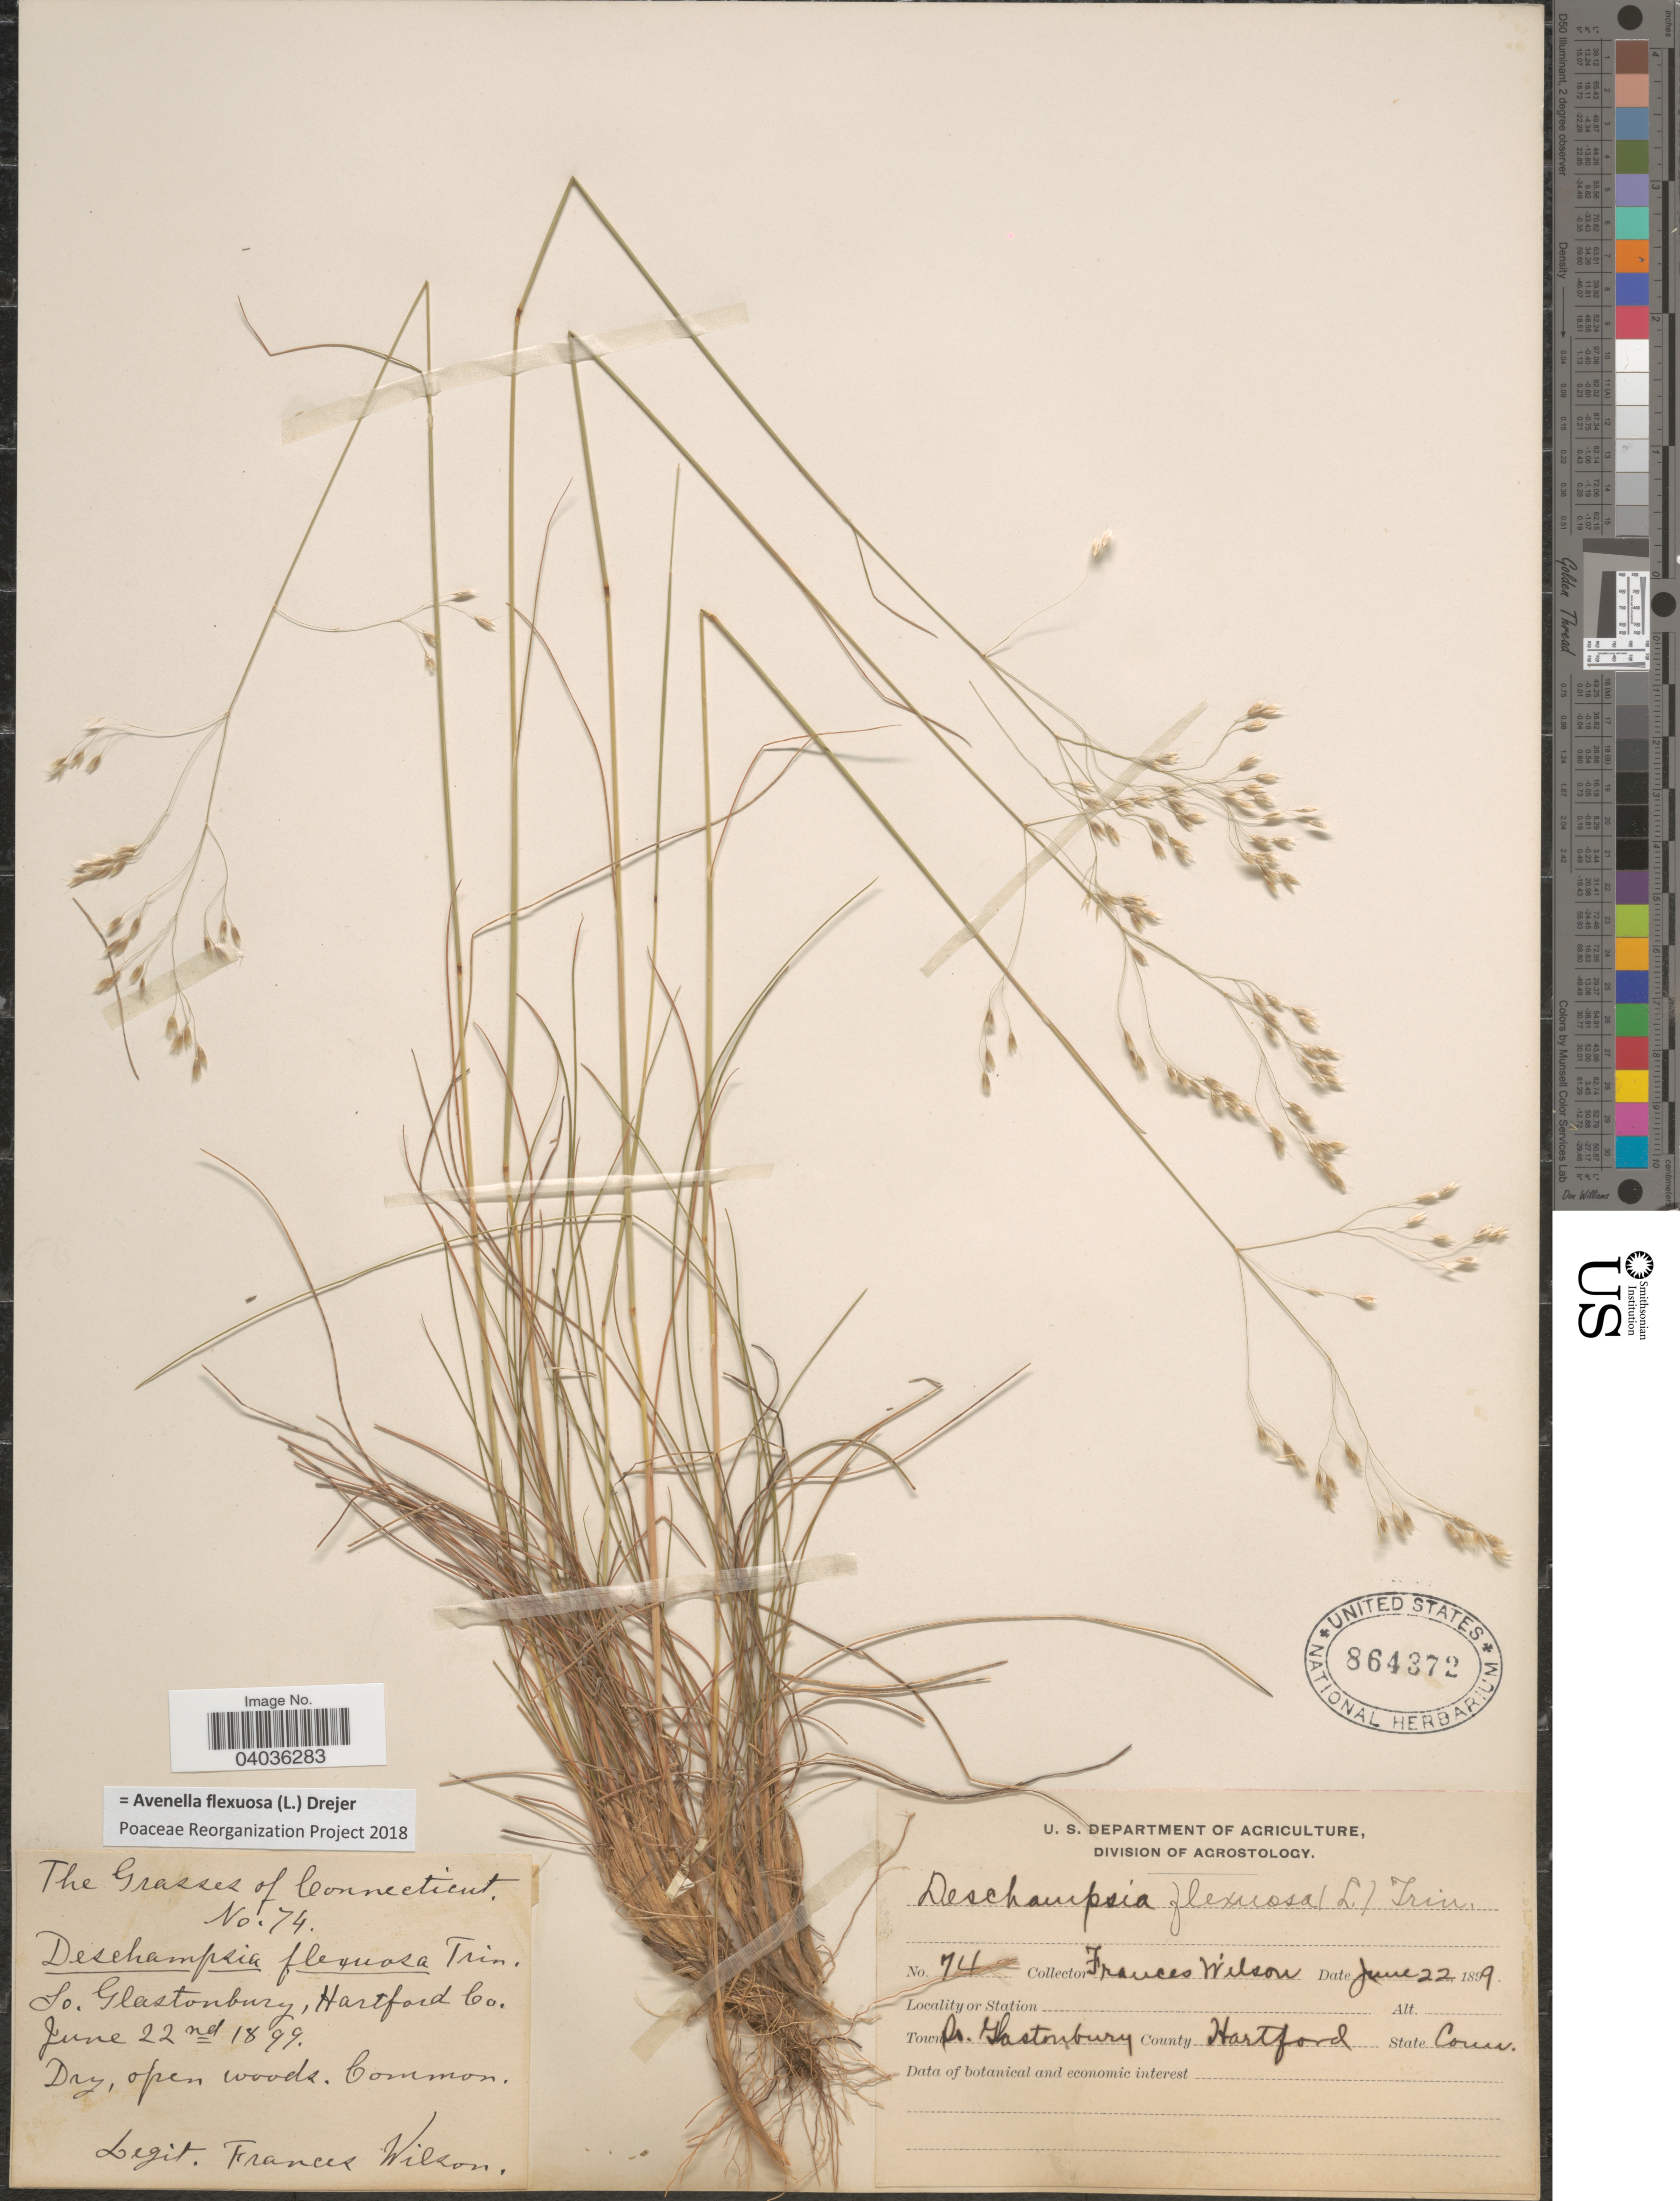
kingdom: Plantae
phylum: Tracheophyta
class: Liliopsida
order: Poales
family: Poaceae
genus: Avenella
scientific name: Avenella flexuosa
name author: (L.) Drejer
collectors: F. Wilson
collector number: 74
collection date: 1899-06-22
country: United States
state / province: Connecticut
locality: So. Glastonbury, Hartford County.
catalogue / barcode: US 864372